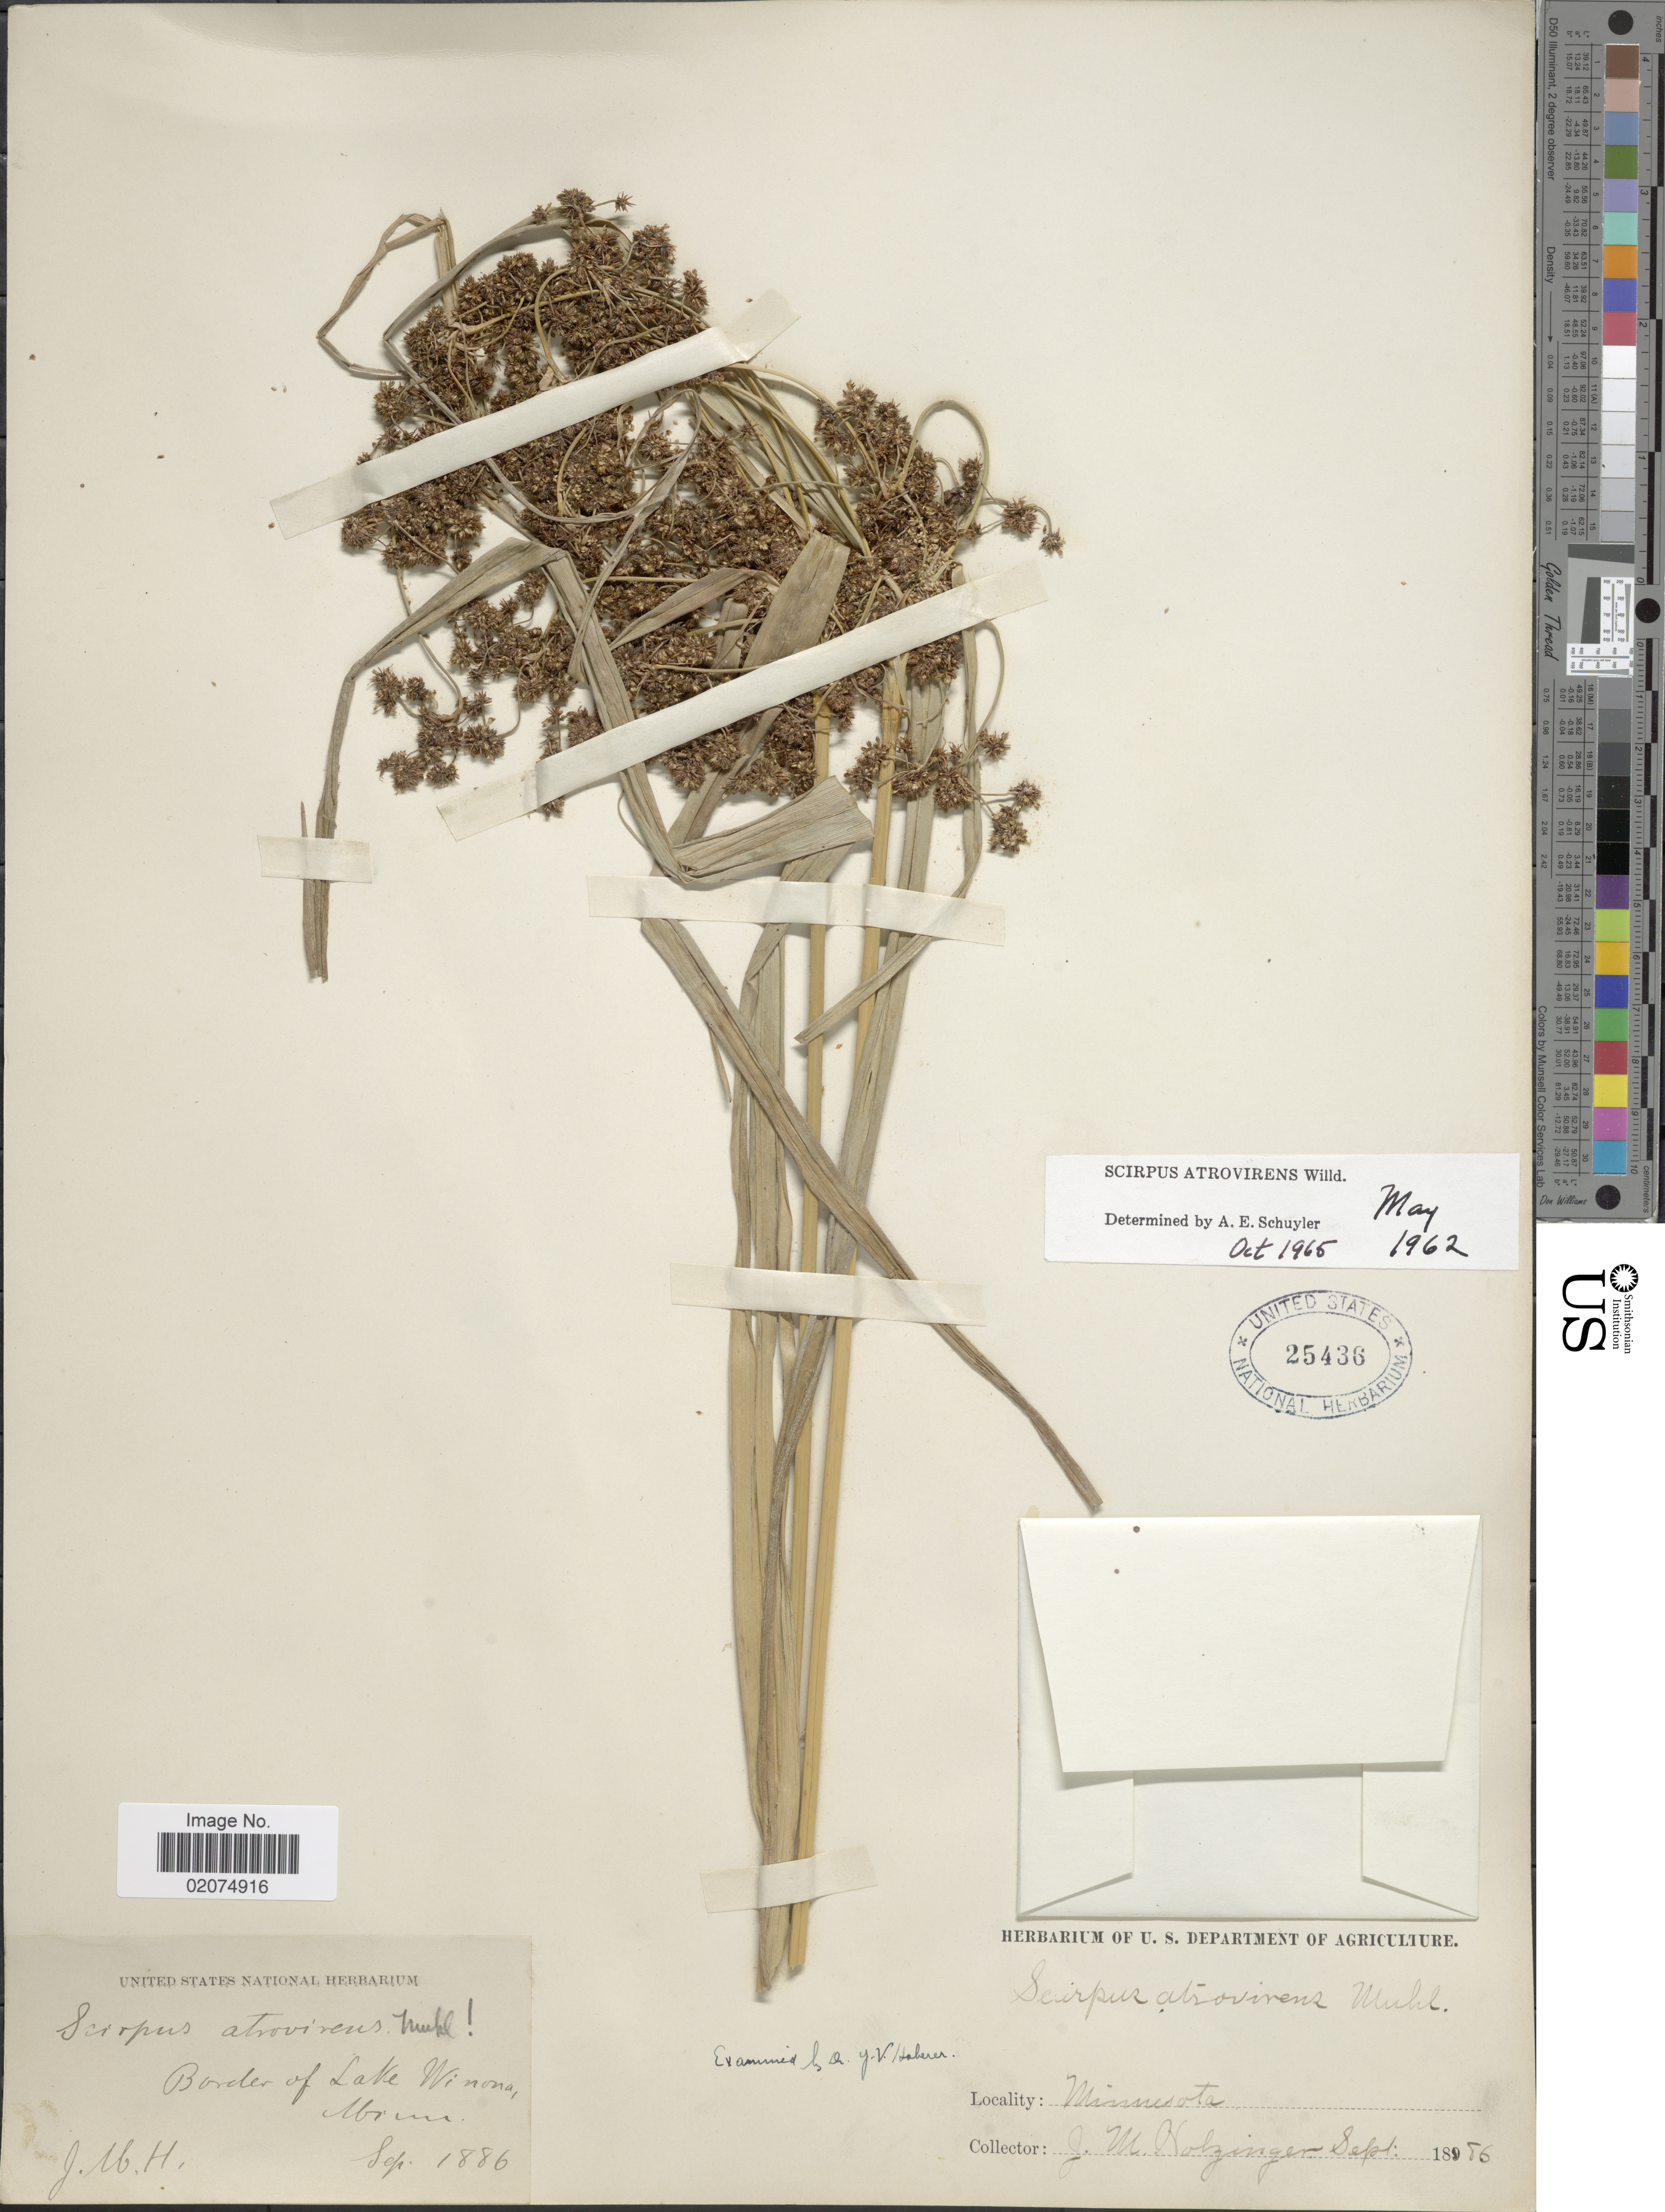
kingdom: Plantae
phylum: Tracheophyta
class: Liliopsida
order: Poales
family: Cyperaceae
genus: Scirpus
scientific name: Scirpus atrovirens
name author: Willd.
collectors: J. M. Holzinger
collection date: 1886-09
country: United States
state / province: Minnesota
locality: Border of Lake Winona, Minn.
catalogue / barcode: US 25436